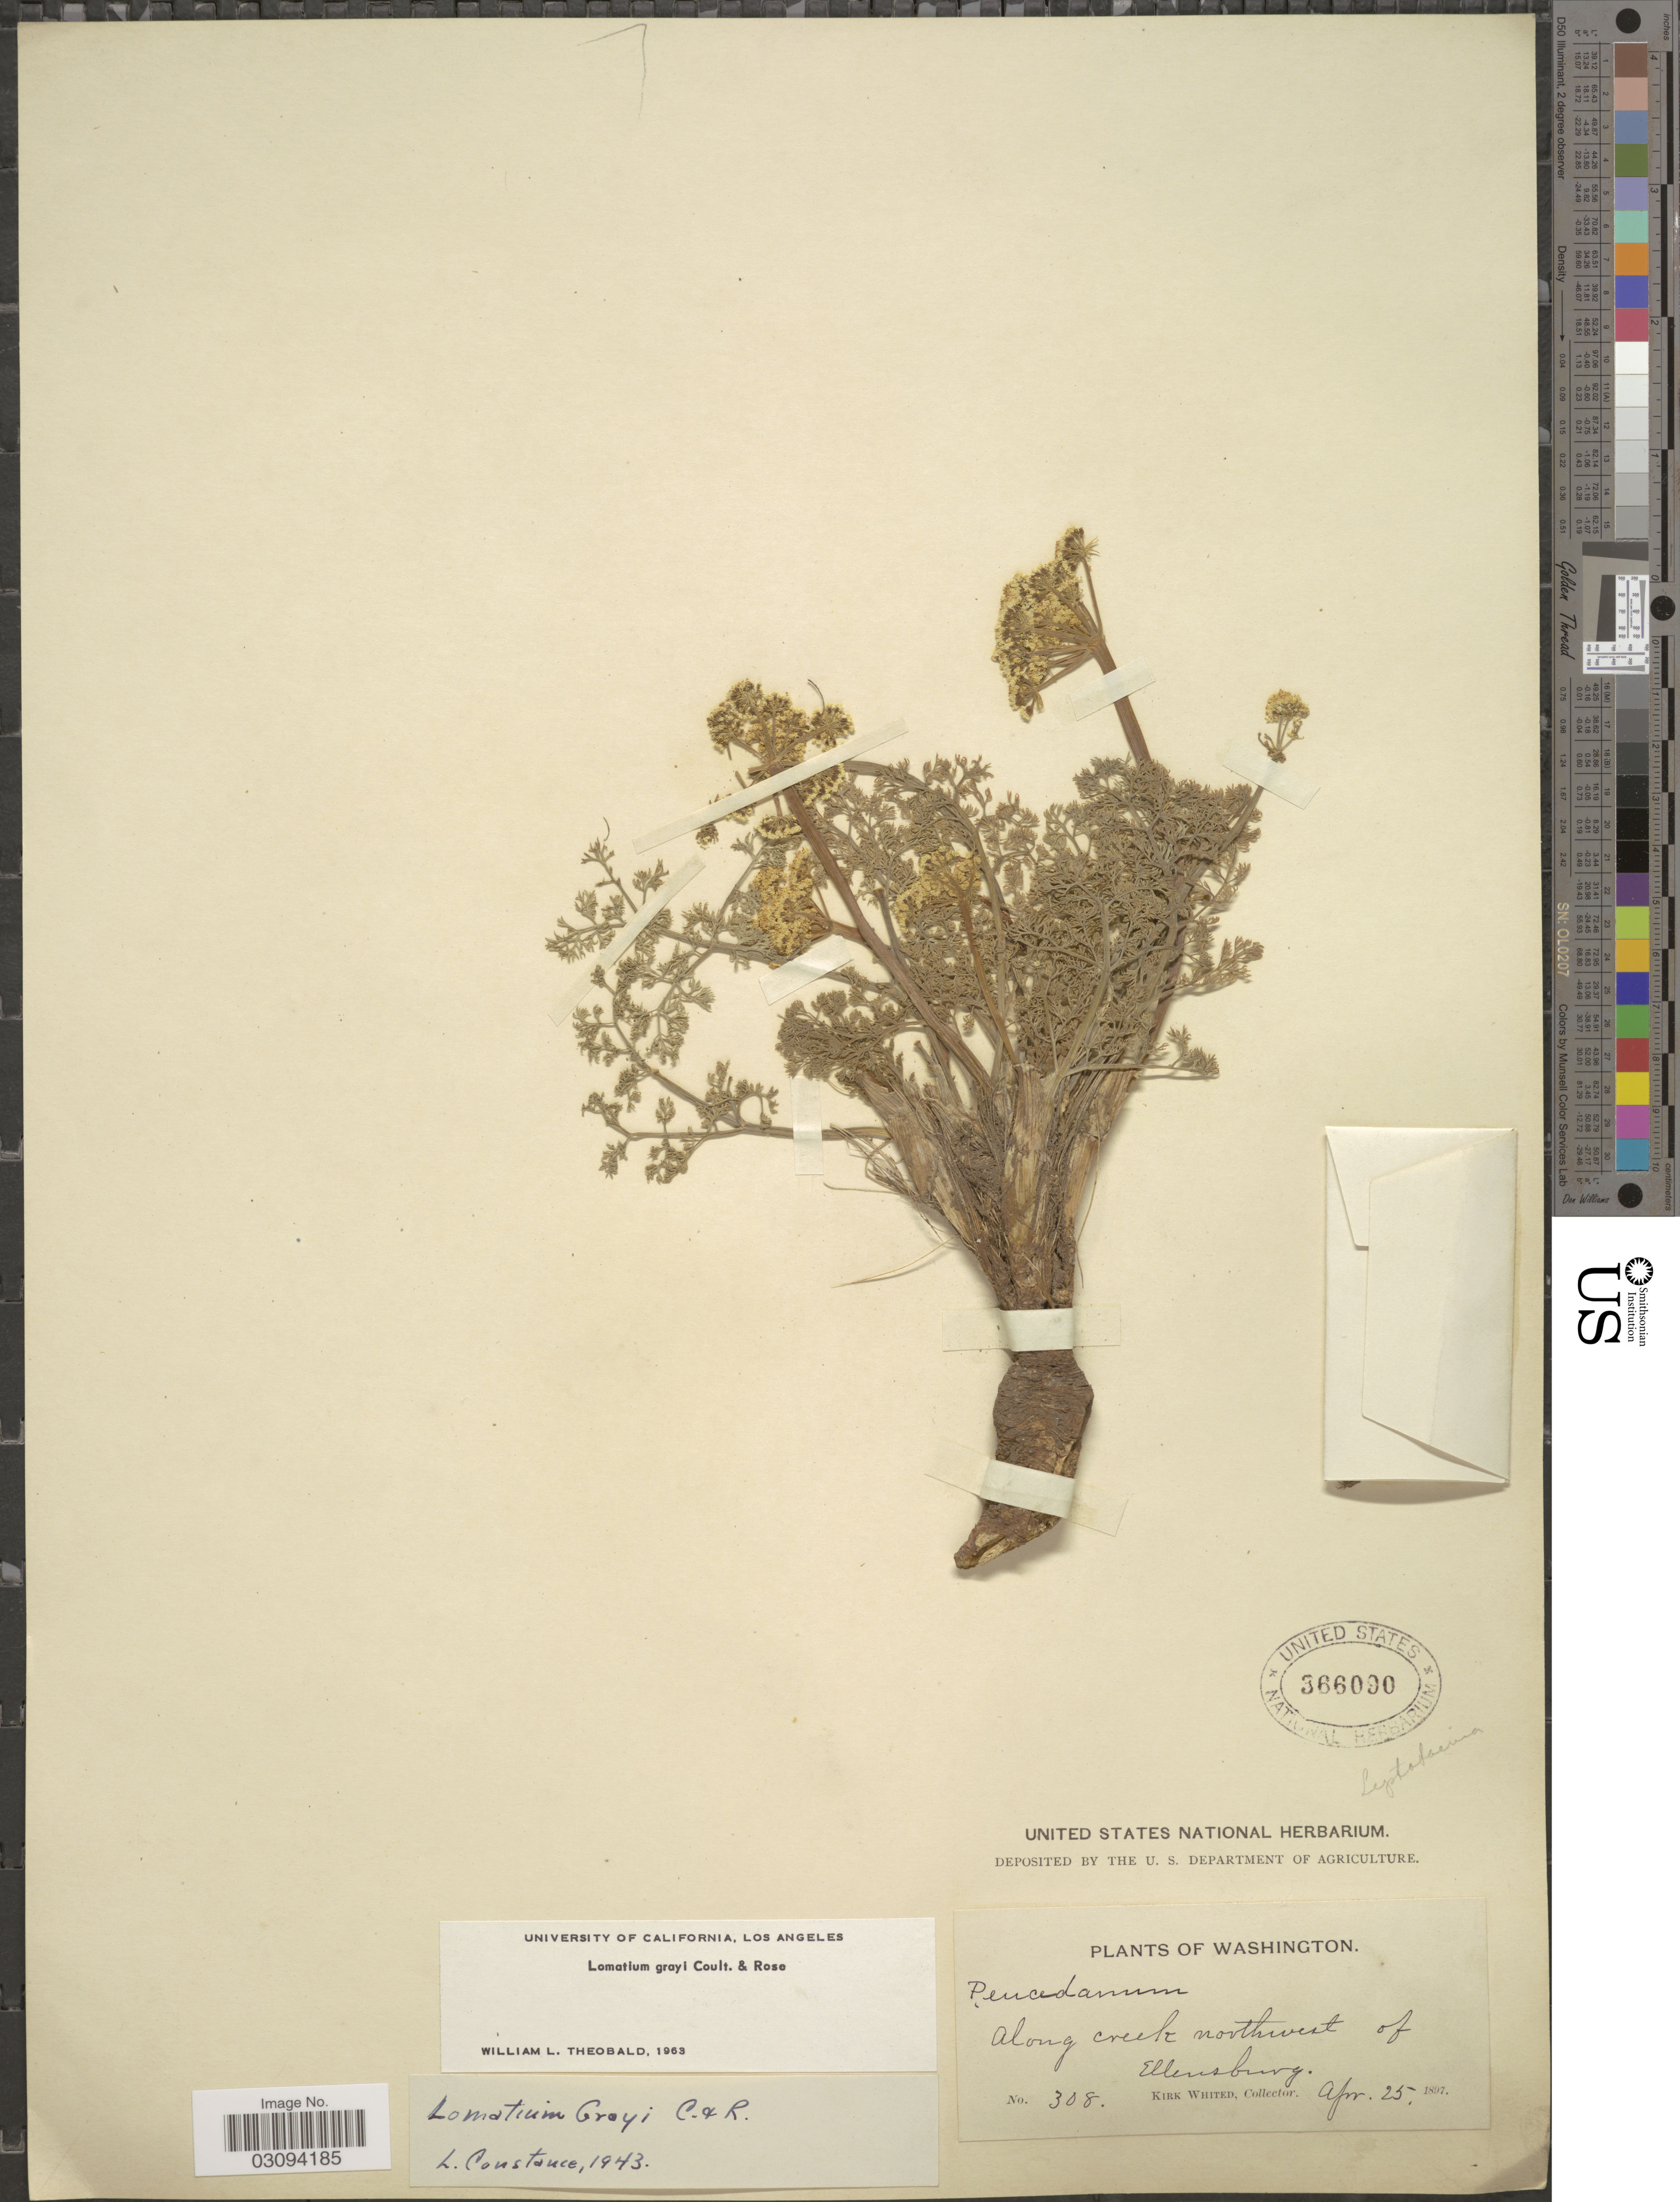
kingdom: Plantae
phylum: Tracheophyta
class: Magnoliopsida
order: Apiales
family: Apiaceae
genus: Lomatium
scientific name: Lomatium grayi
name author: (J.M. Coult. & Rose) J.M. Coult. & Rose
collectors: K. Whited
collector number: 308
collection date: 1897-04-25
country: United States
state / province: Washington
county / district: Kittitas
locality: Along creek northwest of Ellensburg.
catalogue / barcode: US 366090